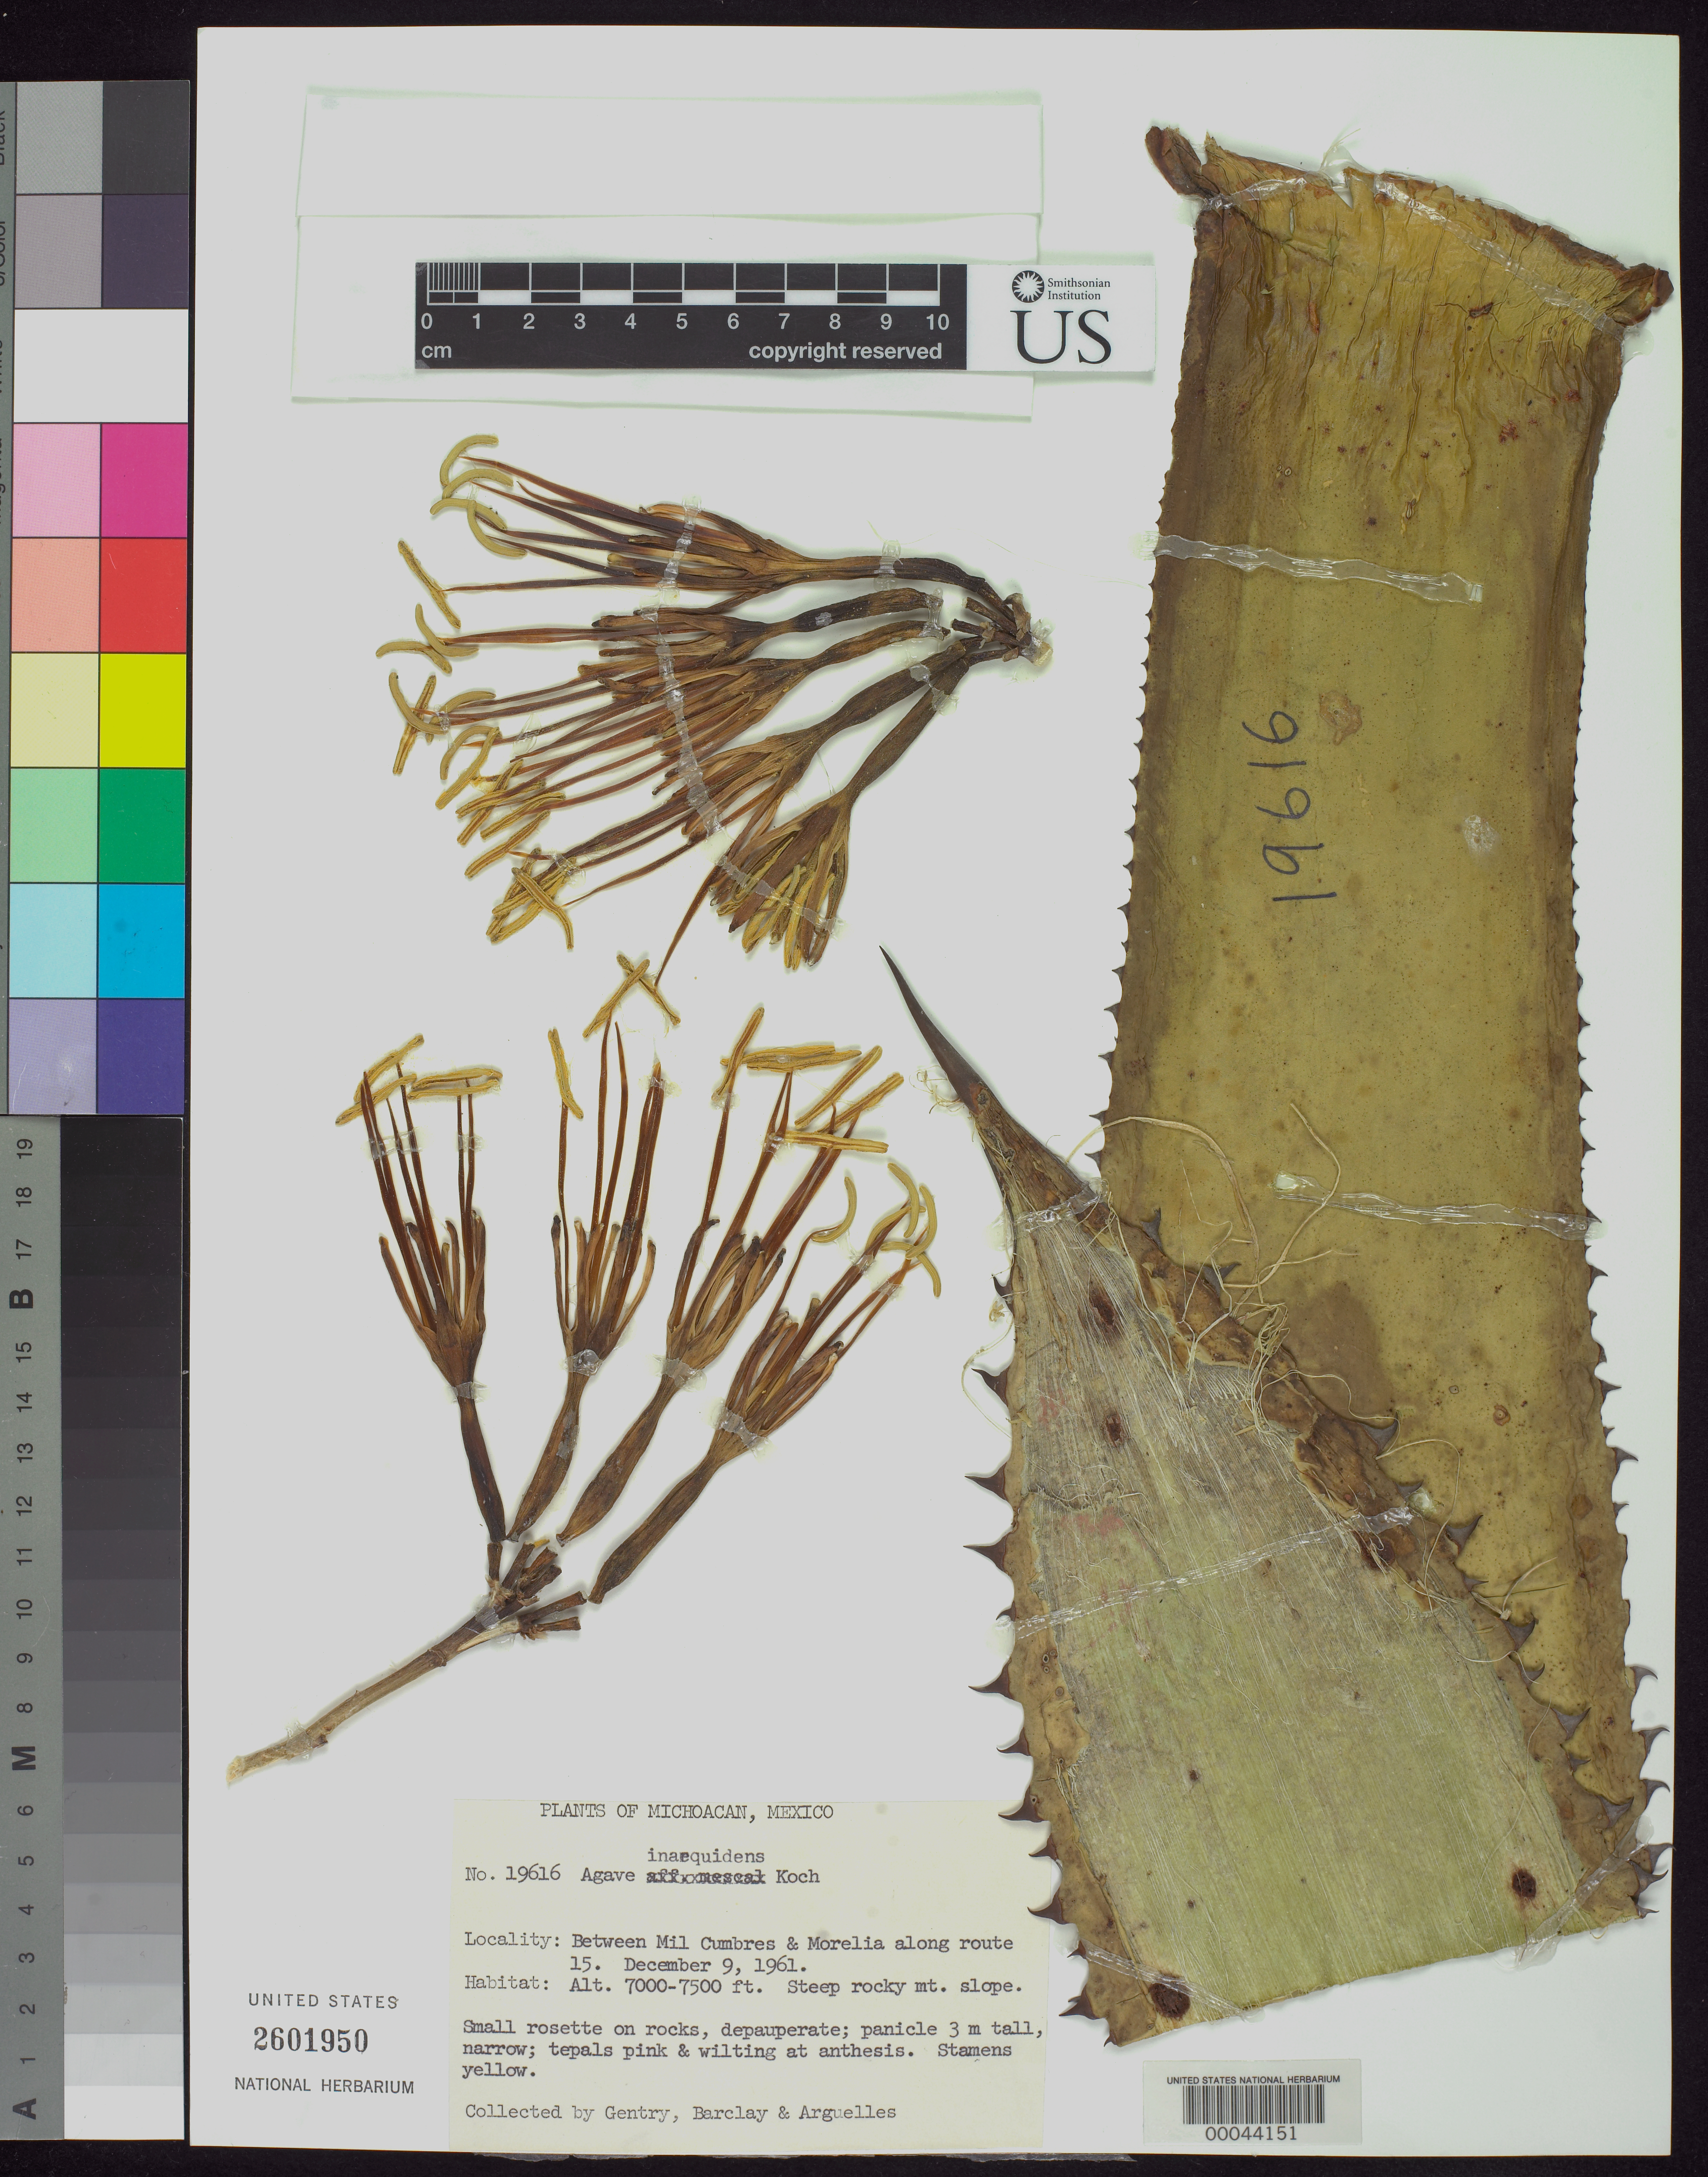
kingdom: Plantae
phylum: Tracheophyta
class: Liliopsida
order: Asparagales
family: Asparagaceae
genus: Agave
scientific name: Agave inaequidens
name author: K. Koch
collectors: H. S. Gentry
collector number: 19616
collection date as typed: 09 Dec 1961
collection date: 1961-12-09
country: Mexico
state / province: Michoacán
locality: Between mil cumbres & Morelia along rt 15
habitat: Steep rocky mountain slope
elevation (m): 2134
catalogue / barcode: US 2601950